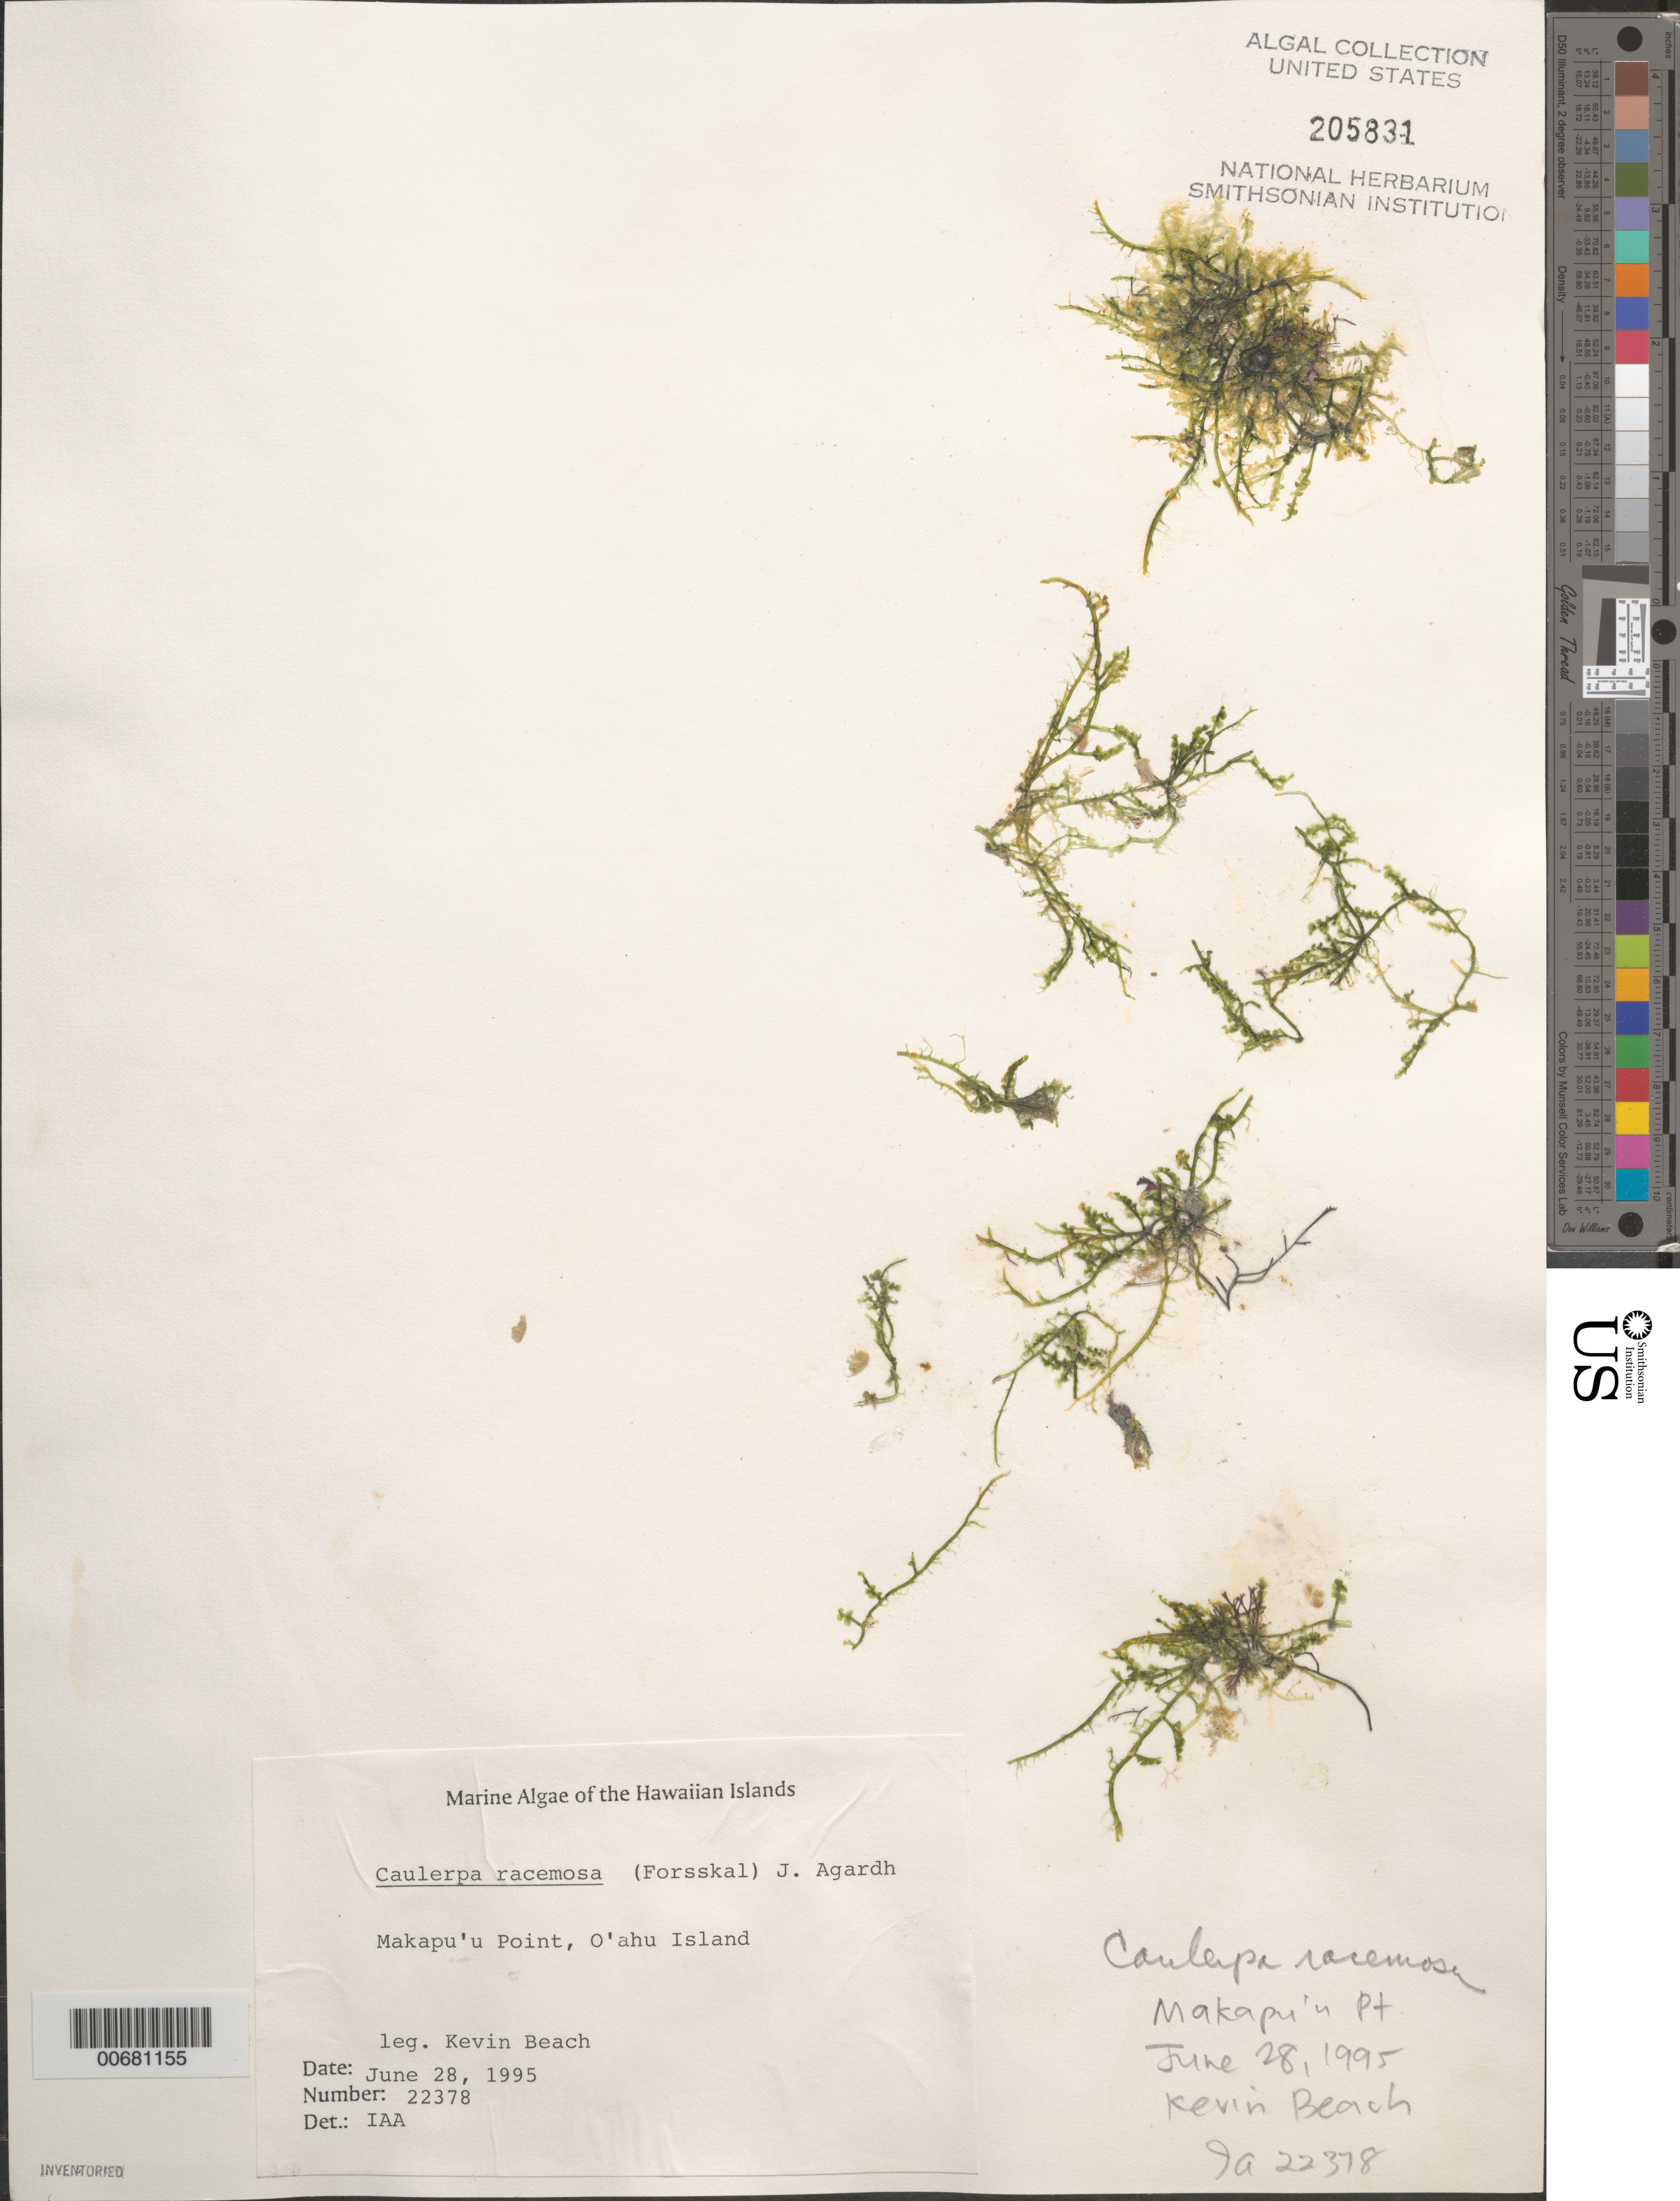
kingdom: Plantae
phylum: Chlorophyta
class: Ulvophyceae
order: Bryopsidales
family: Caulerpaceae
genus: Caulerpa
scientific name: Caulerpa racemosa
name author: (Forssk.) J. Agardh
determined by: Abbott, Isabella A.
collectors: K. Beach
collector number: IAA 22378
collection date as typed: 28 Jun 1995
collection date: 1995-06-28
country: United States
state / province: Hawaii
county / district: Honolulu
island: Oahu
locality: Makapu'u Point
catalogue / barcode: US 205831